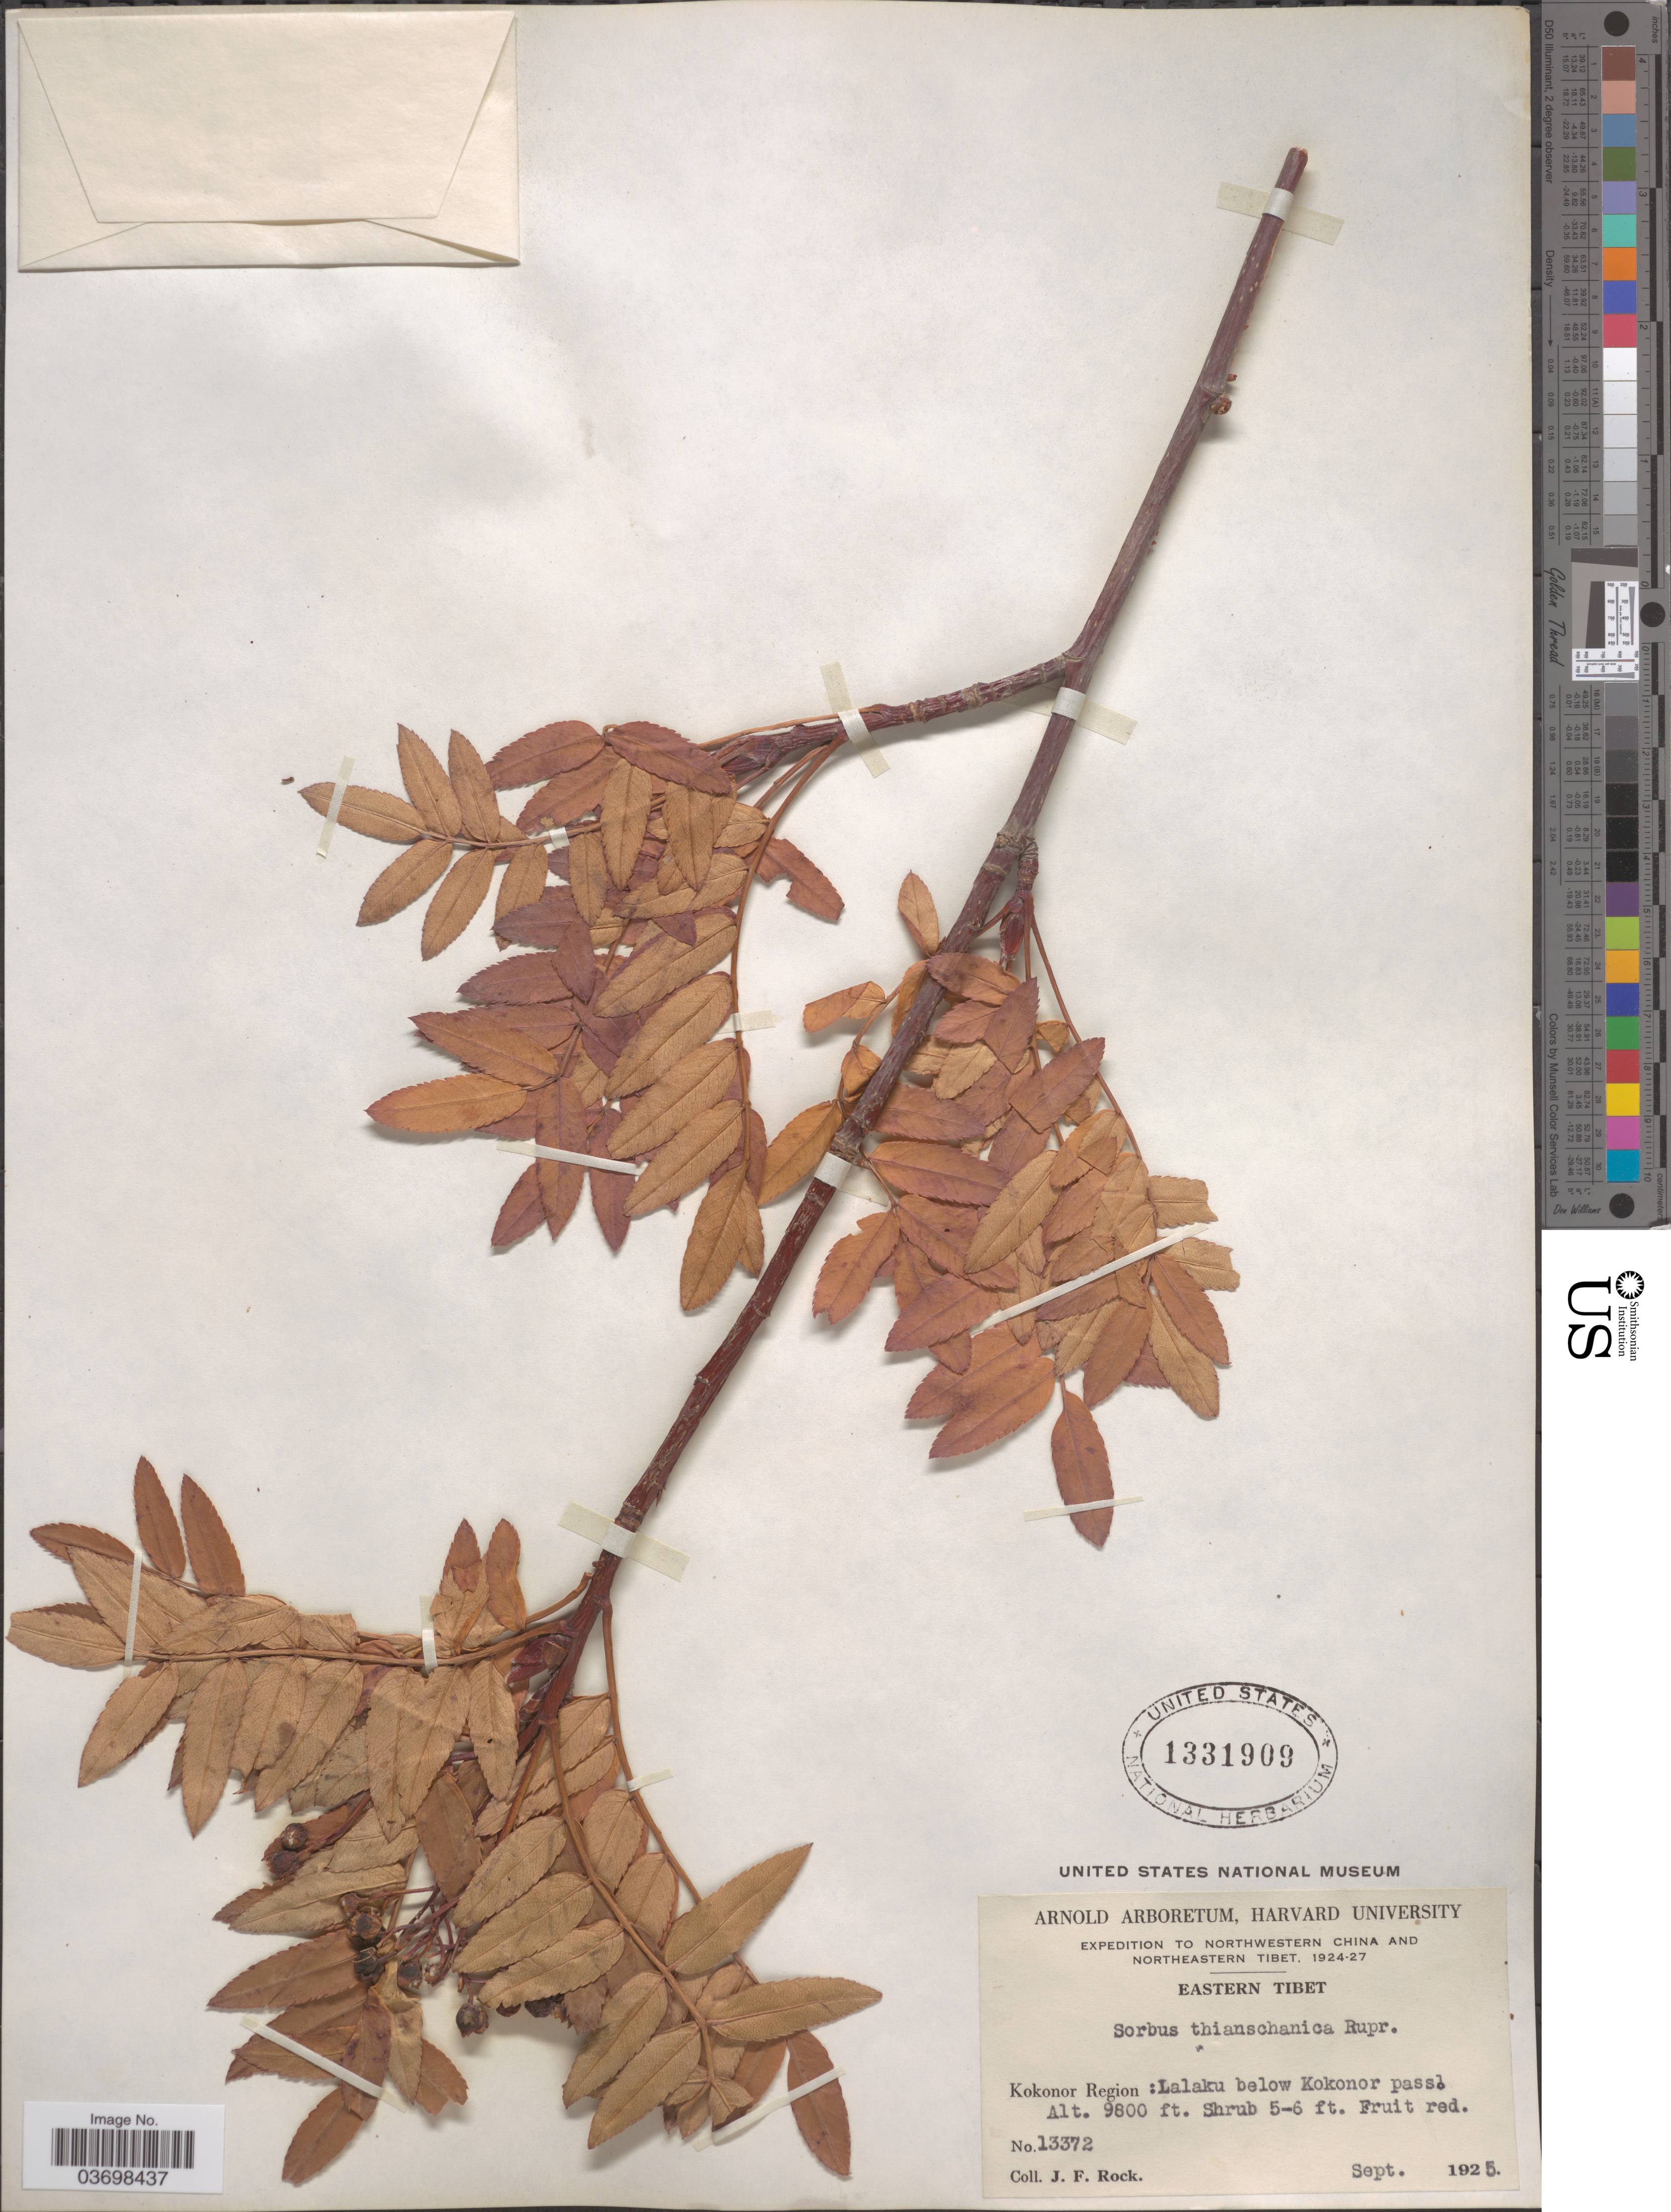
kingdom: Plantae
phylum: Tracheophyta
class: Magnoliopsida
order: Rosales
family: Rosaceae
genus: Sorbus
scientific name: Sorbus tianshanica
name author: Rupr.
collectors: J. Rock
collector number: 13372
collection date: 1925-09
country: China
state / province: Xizang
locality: Eastern Tibet. Kokonor Region: Lalaku below Kokonor pass.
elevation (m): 2987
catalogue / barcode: US 1331909